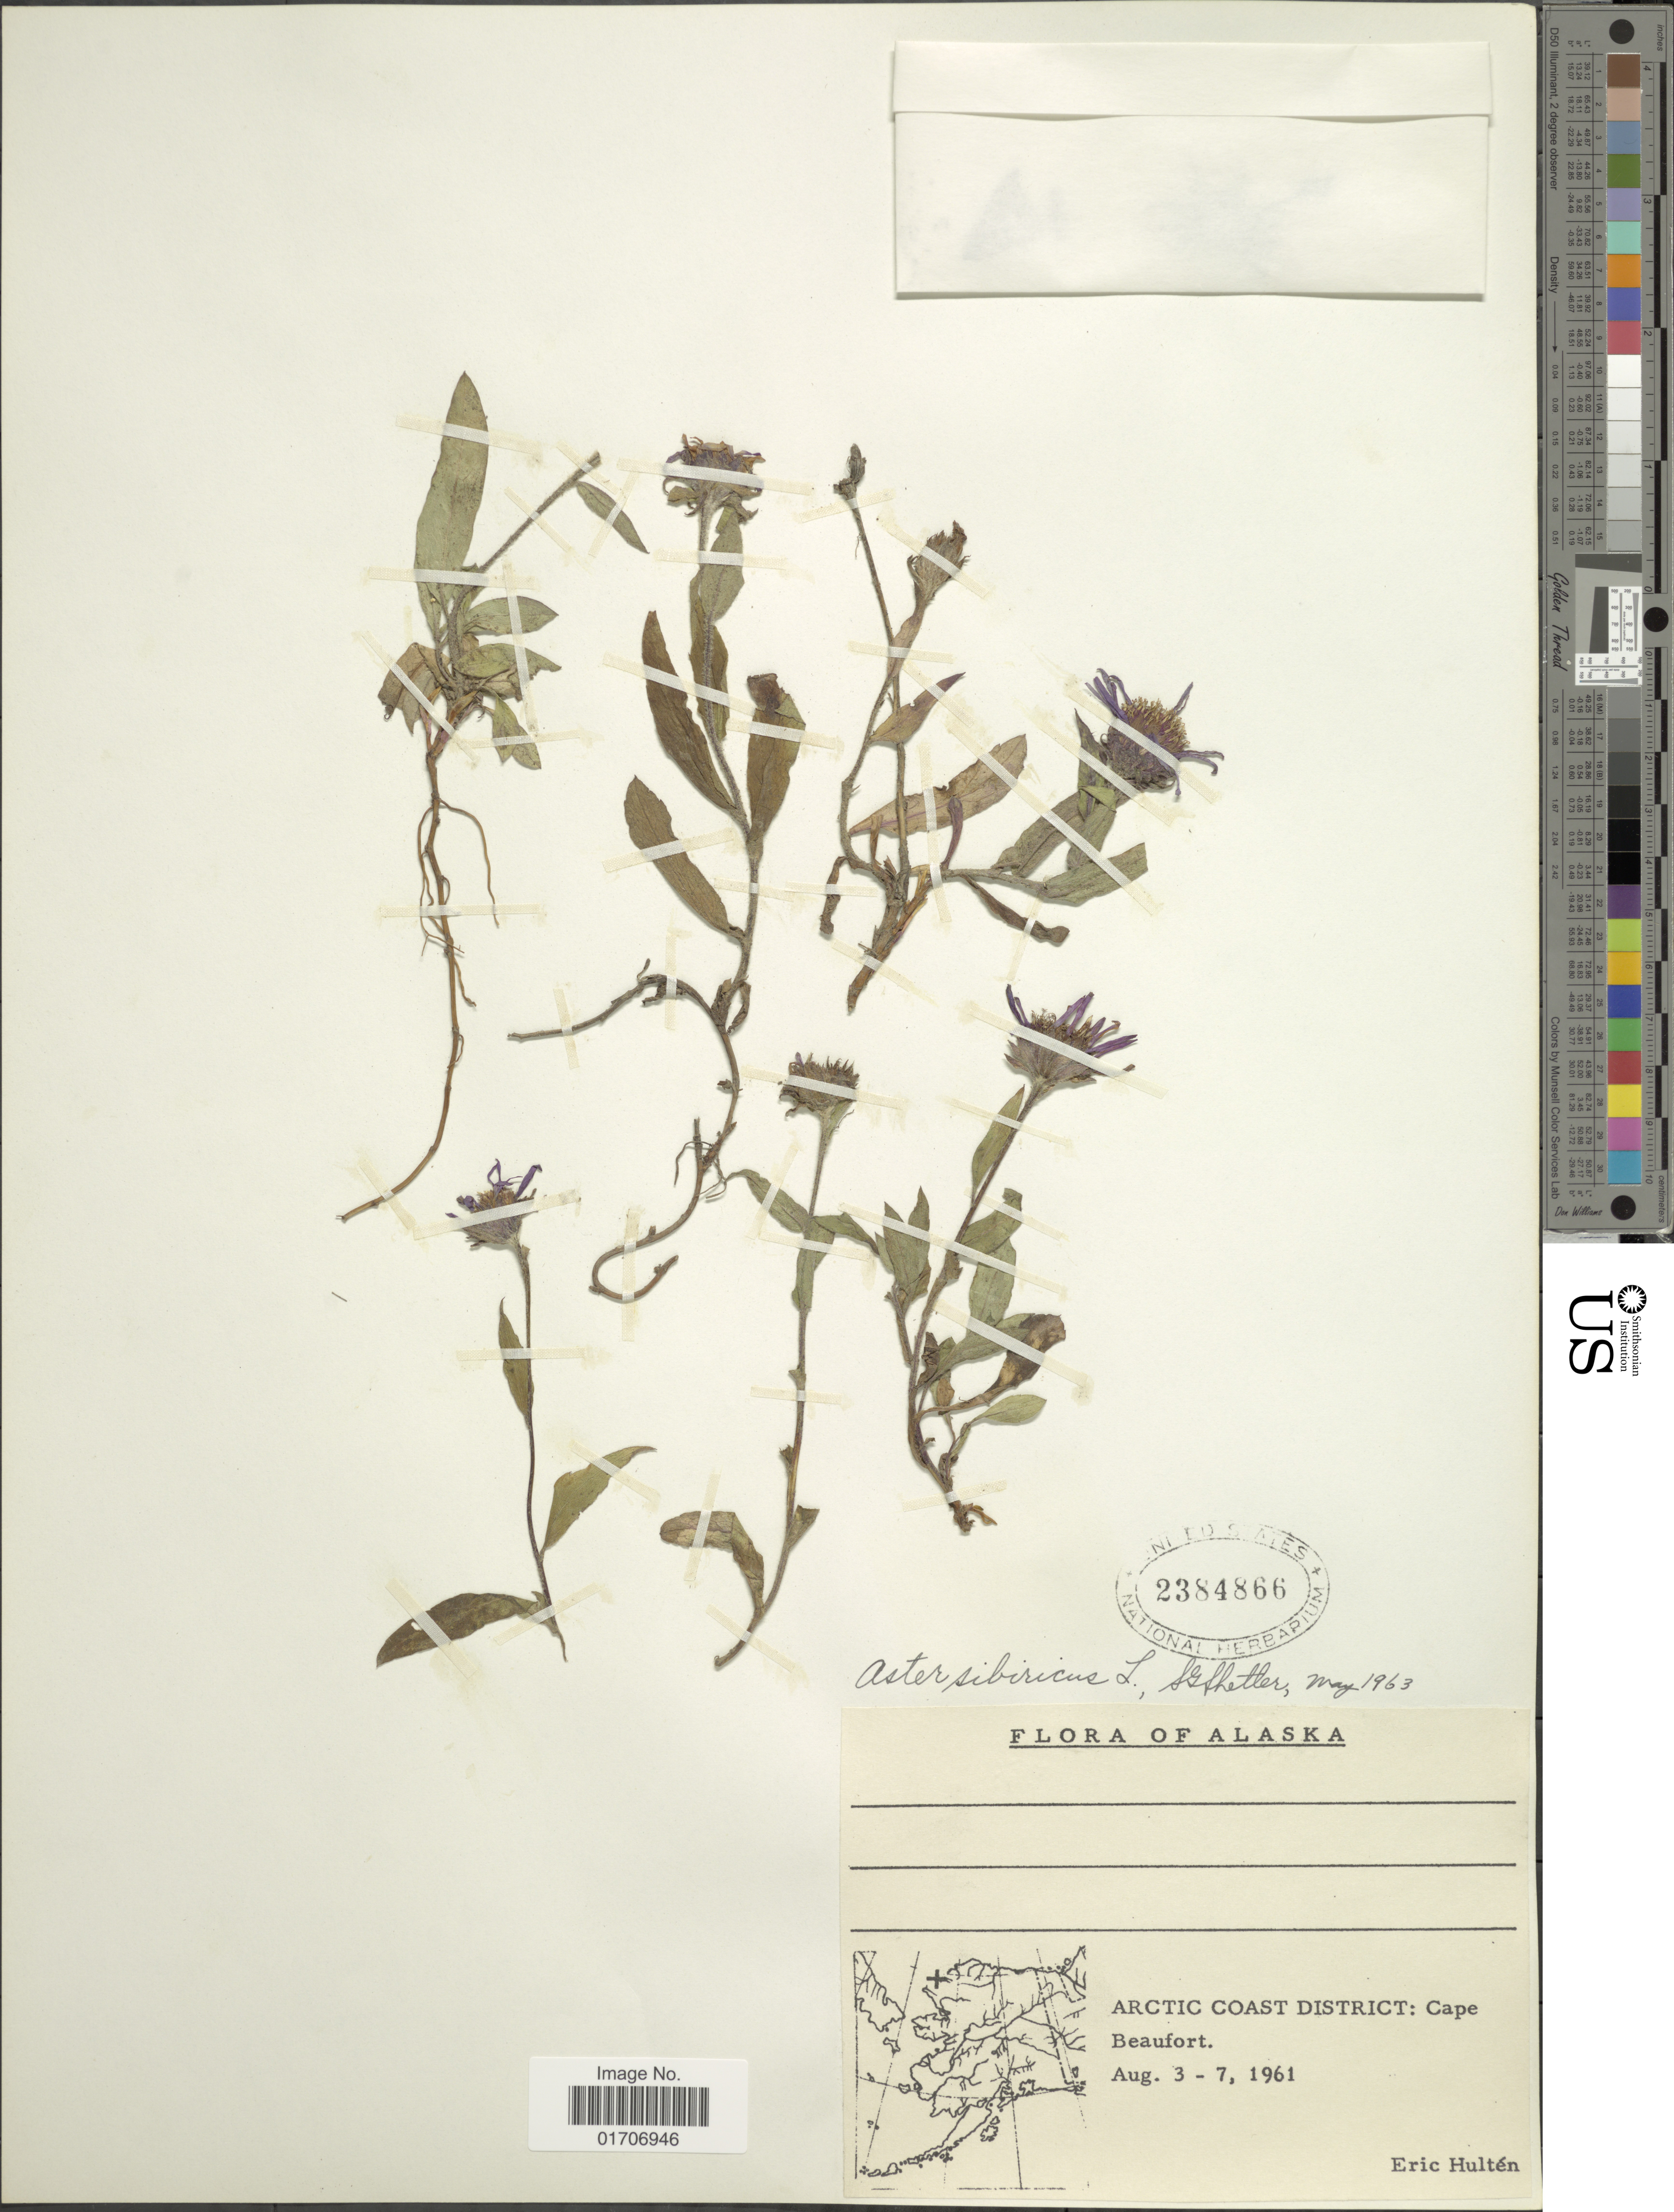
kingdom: Plantae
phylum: Tracheophyta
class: Magnoliopsida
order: Asterales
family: Asteraceae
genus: Eurybia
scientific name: Eurybia sibirica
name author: (L.) G.L. Nesom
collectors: E. G. Hultén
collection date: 1961-08-03/1961-08-07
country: United States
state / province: Alaska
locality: Arctic Coast District: Cape Beaufort.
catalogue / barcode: US 2384866